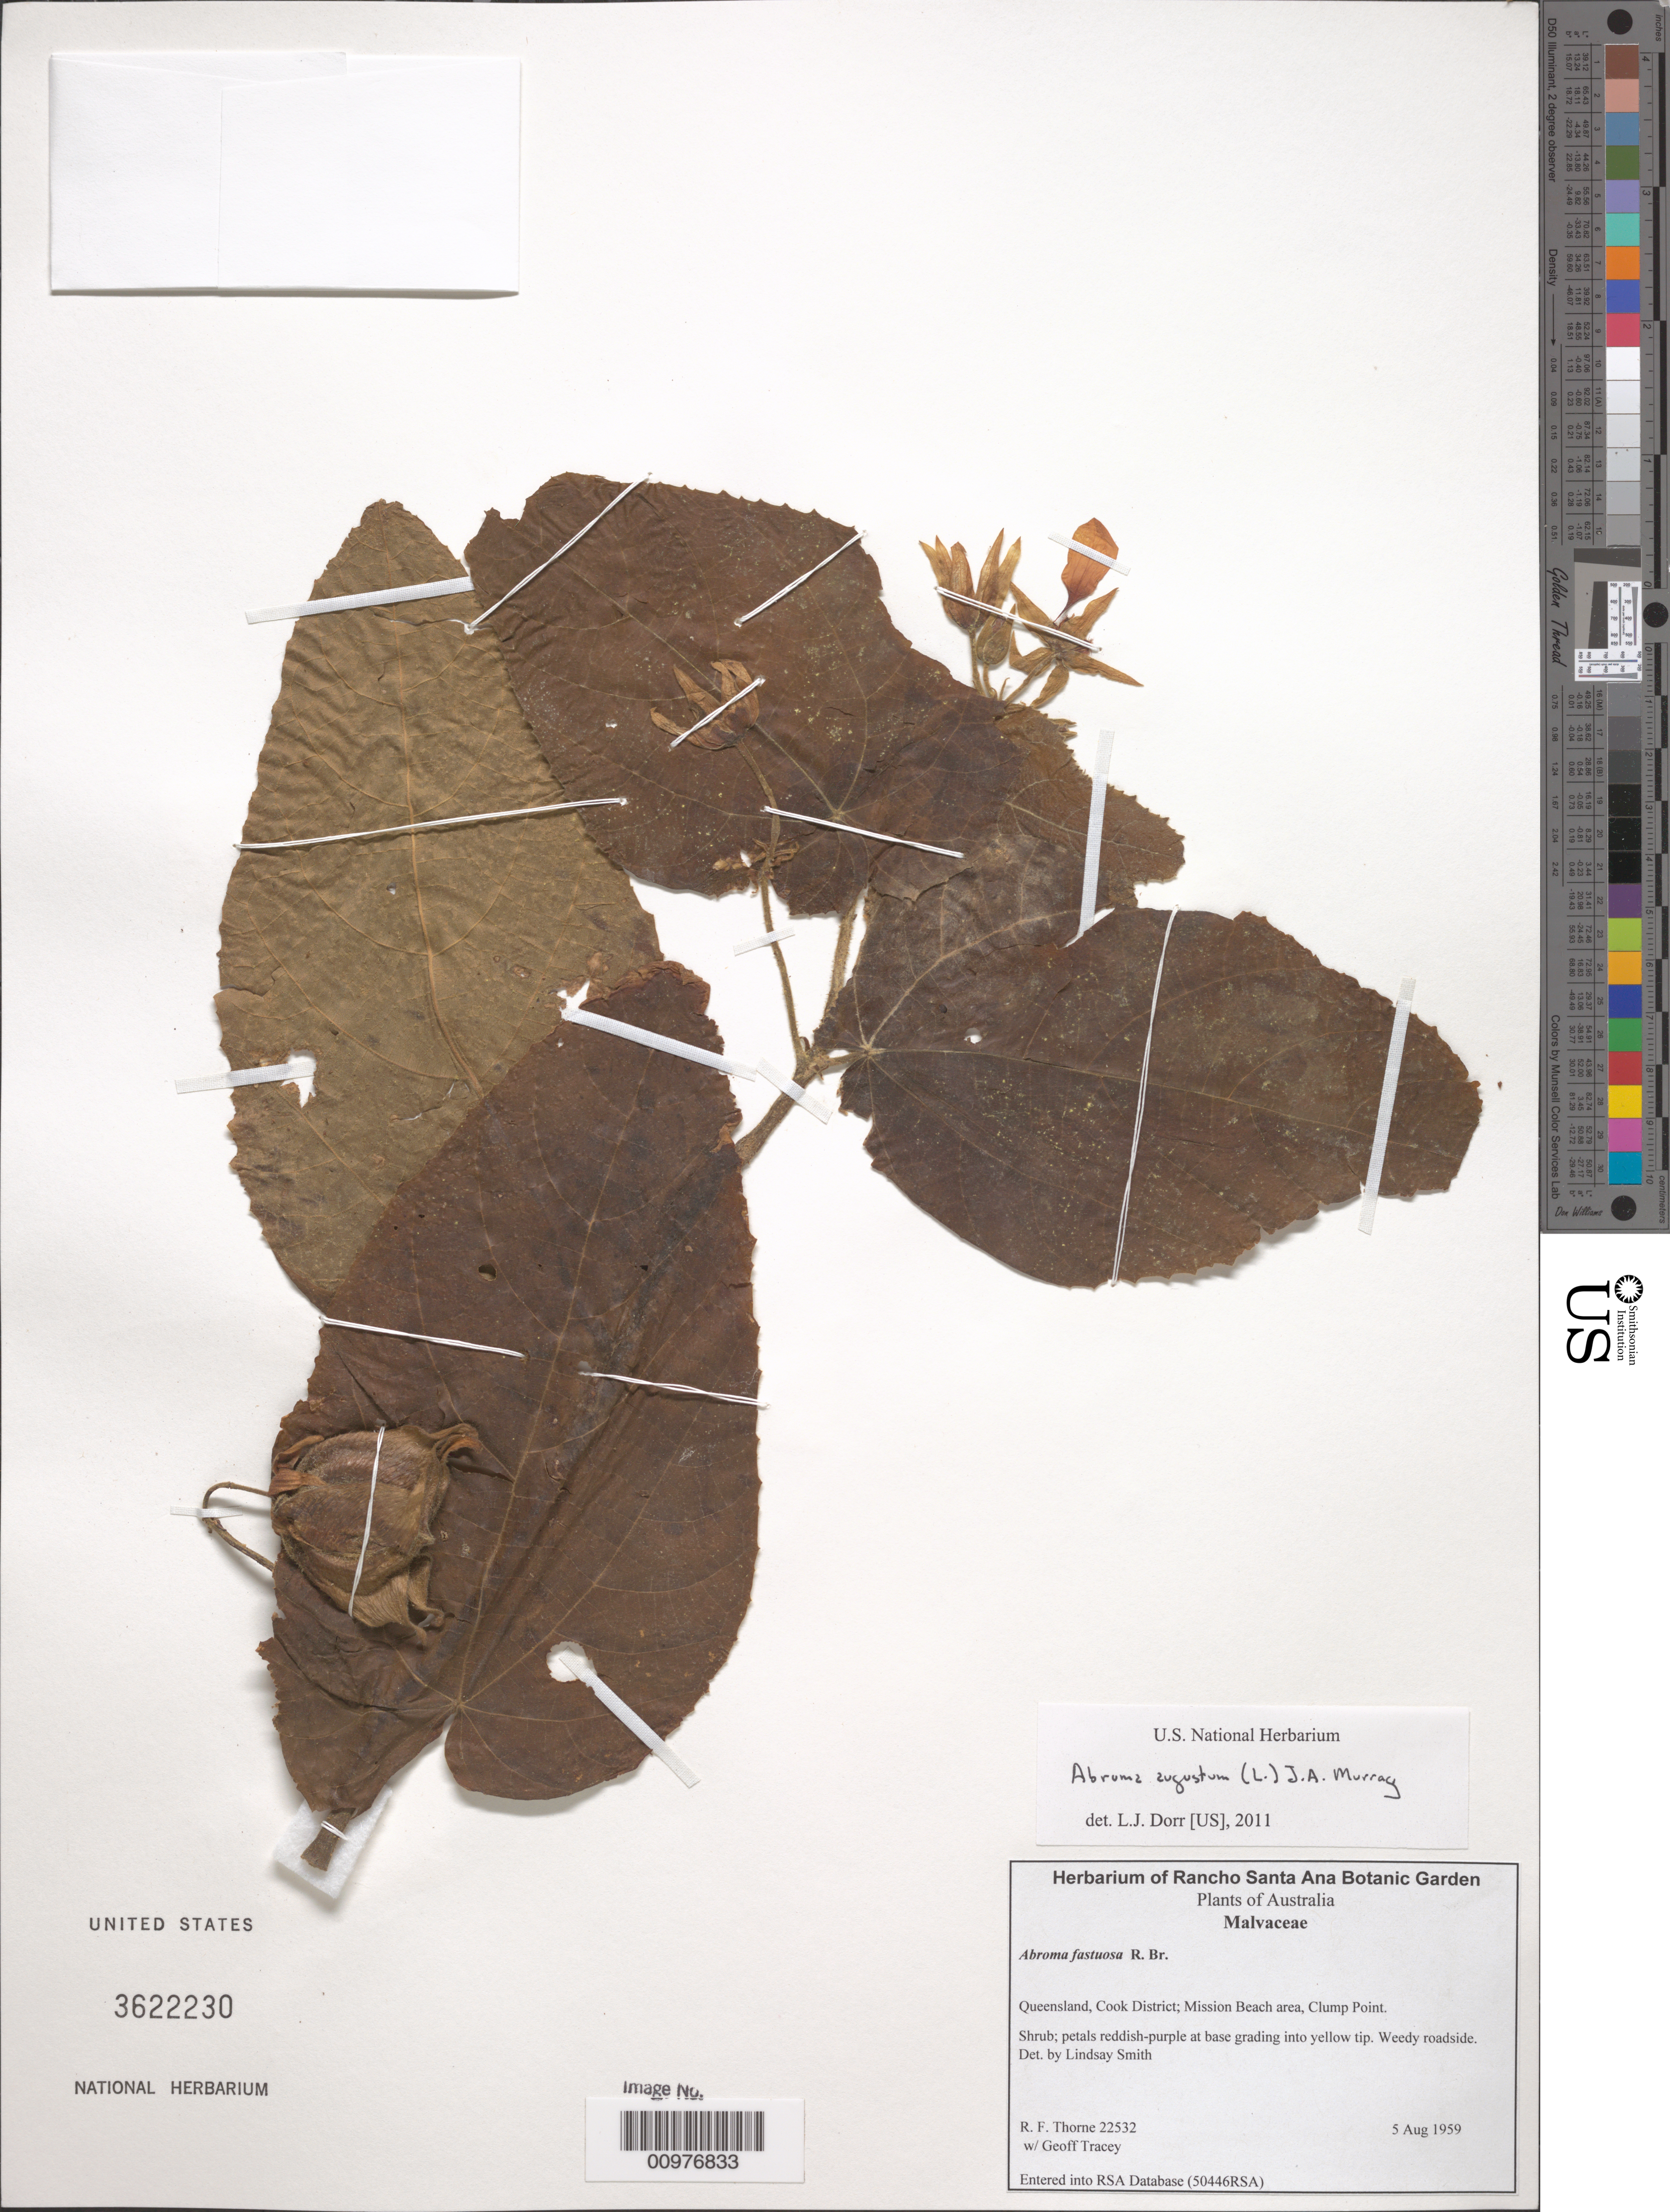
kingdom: Plantae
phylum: Tracheophyta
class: Magnoliopsida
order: Malvales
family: Malvaceae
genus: Abroma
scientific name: Abroma augusta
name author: (L.) L. f.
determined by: Dorr, L. J.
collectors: R. F. Thorne & G. Tracey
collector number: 22532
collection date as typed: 5 Aug 1959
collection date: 1959-08-05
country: Australia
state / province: Queensland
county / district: Cook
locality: Mission Beach area, Clump Point.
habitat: roadside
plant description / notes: Weedy roadside.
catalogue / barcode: US 3622230